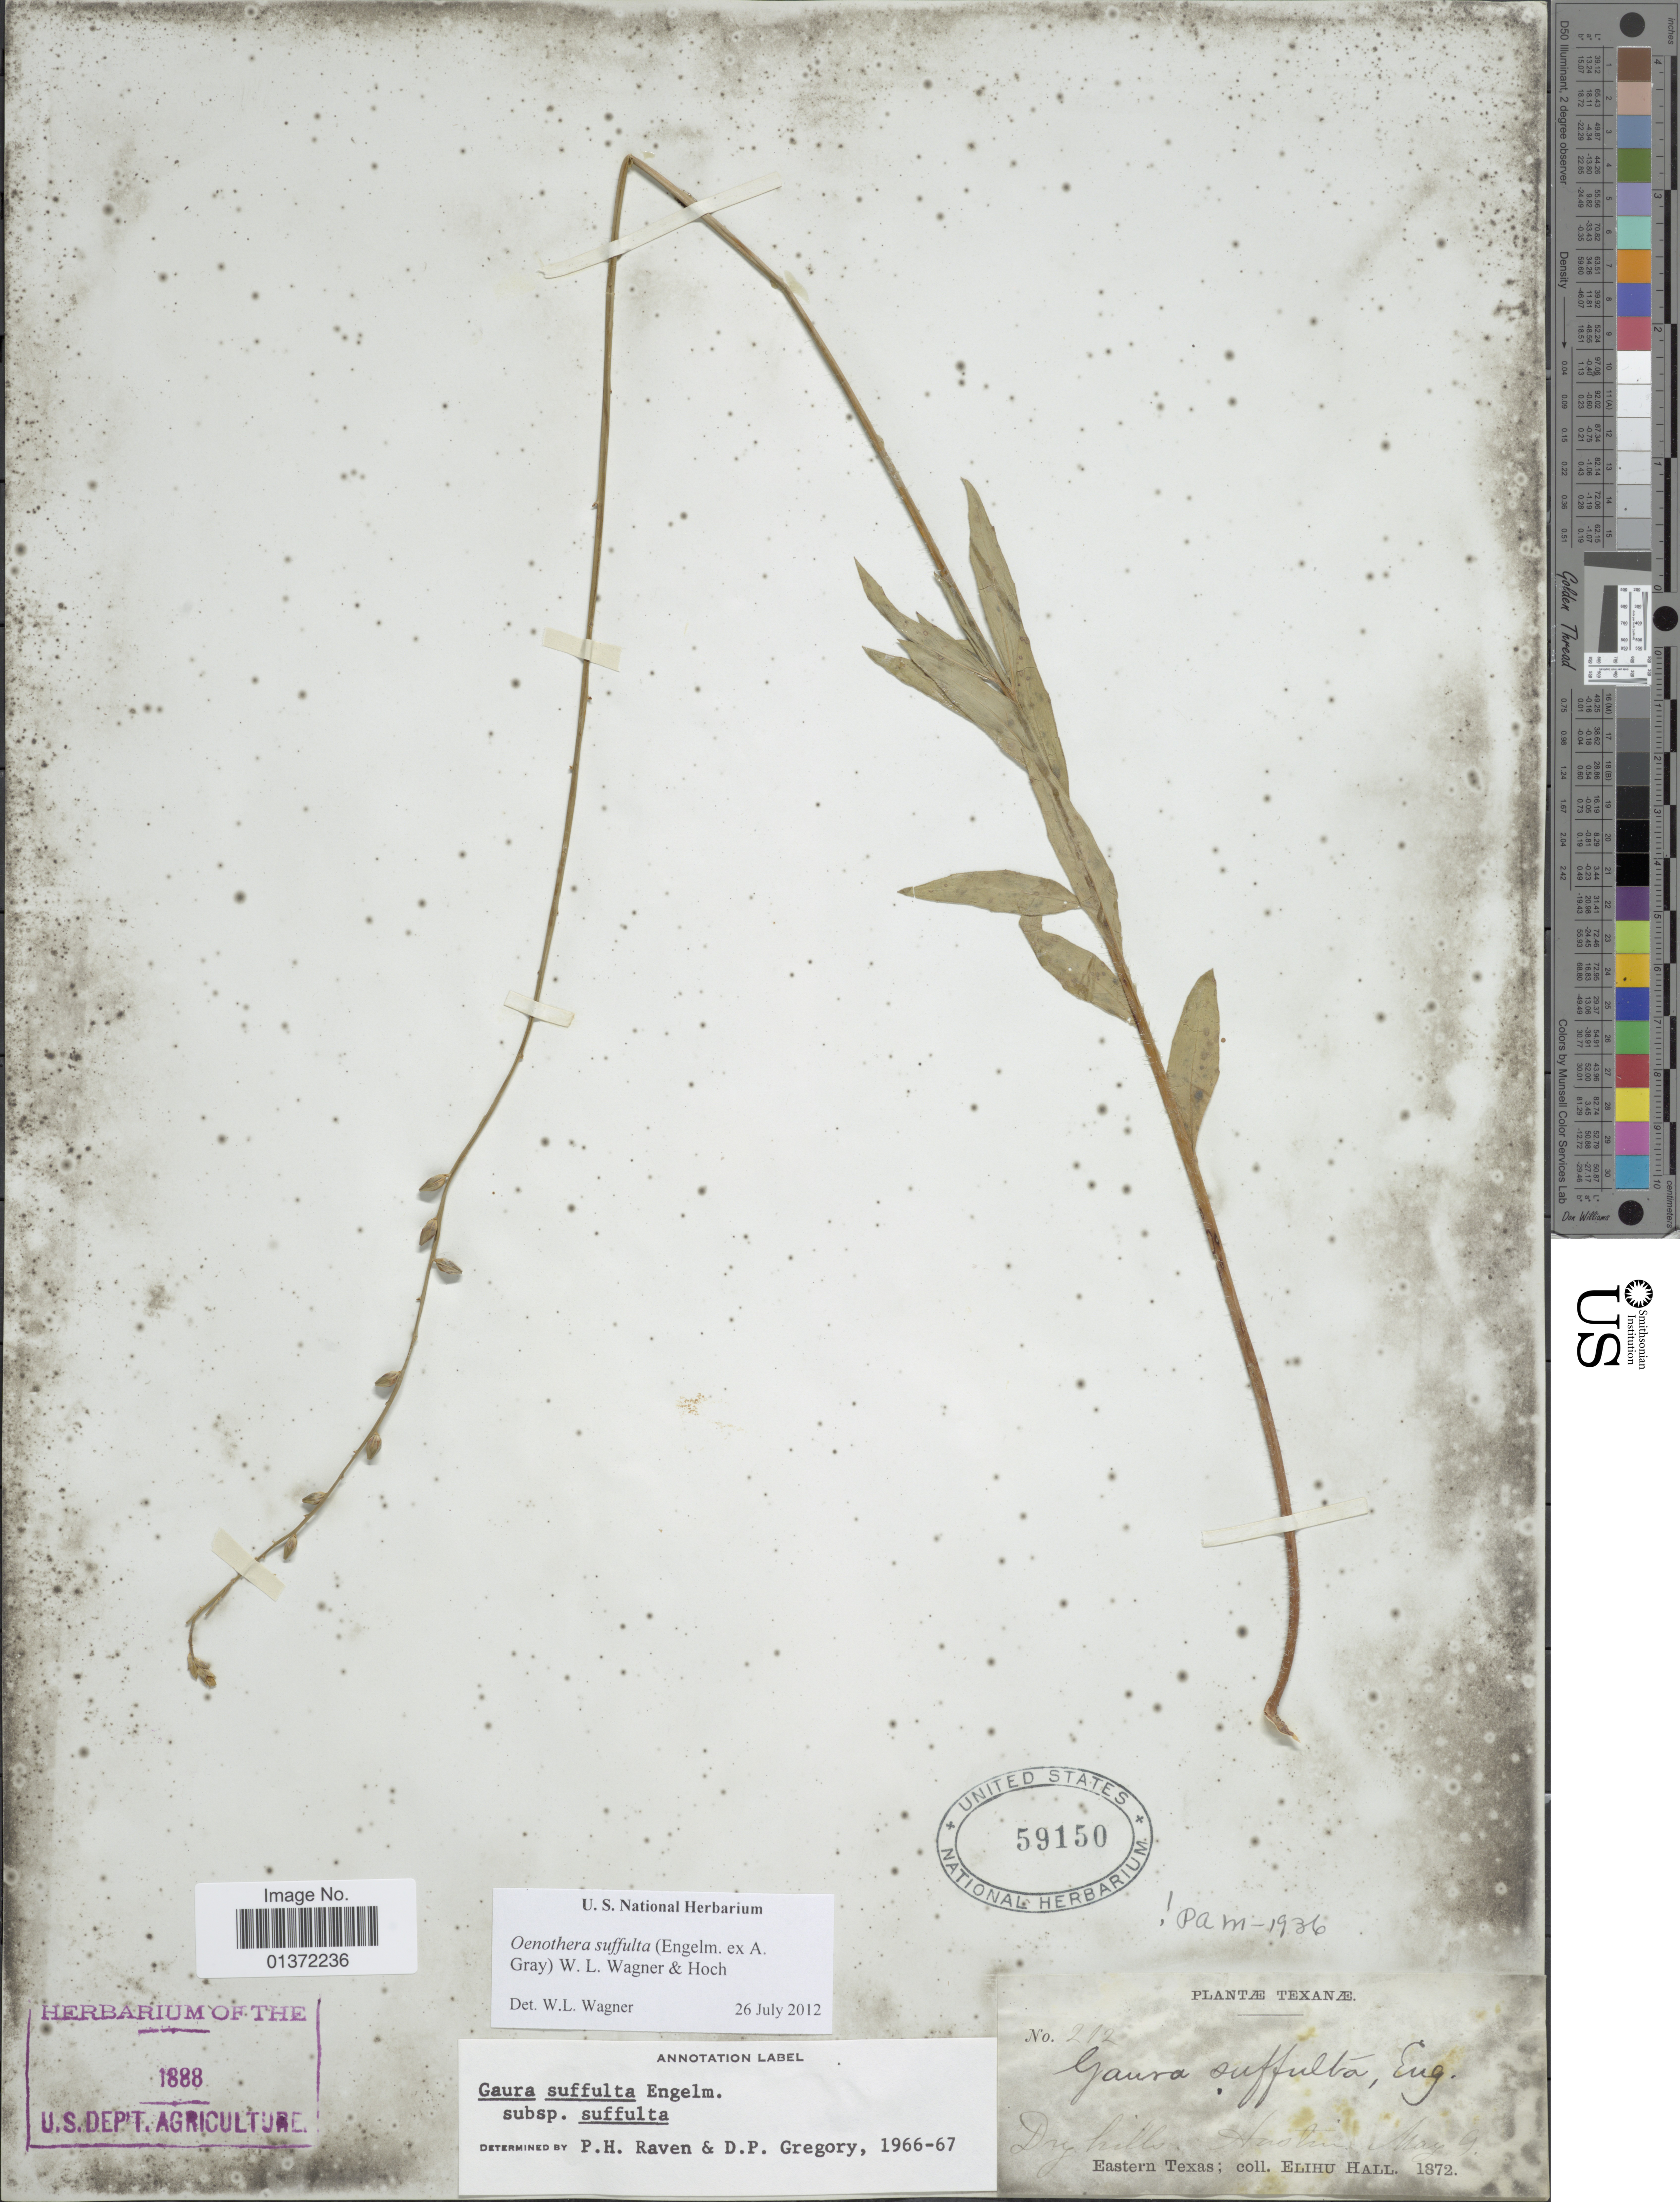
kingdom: Plantae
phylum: Tracheophyta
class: Magnoliopsida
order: Myrtales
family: Onagraceae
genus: Oenothera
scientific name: Oenothera suffulta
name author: (Engelm. ex A. Gray) W.L. Wagner & Hoch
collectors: E. Hall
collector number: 202*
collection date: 1872-05-09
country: United States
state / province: Texas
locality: Austin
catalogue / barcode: US 59150